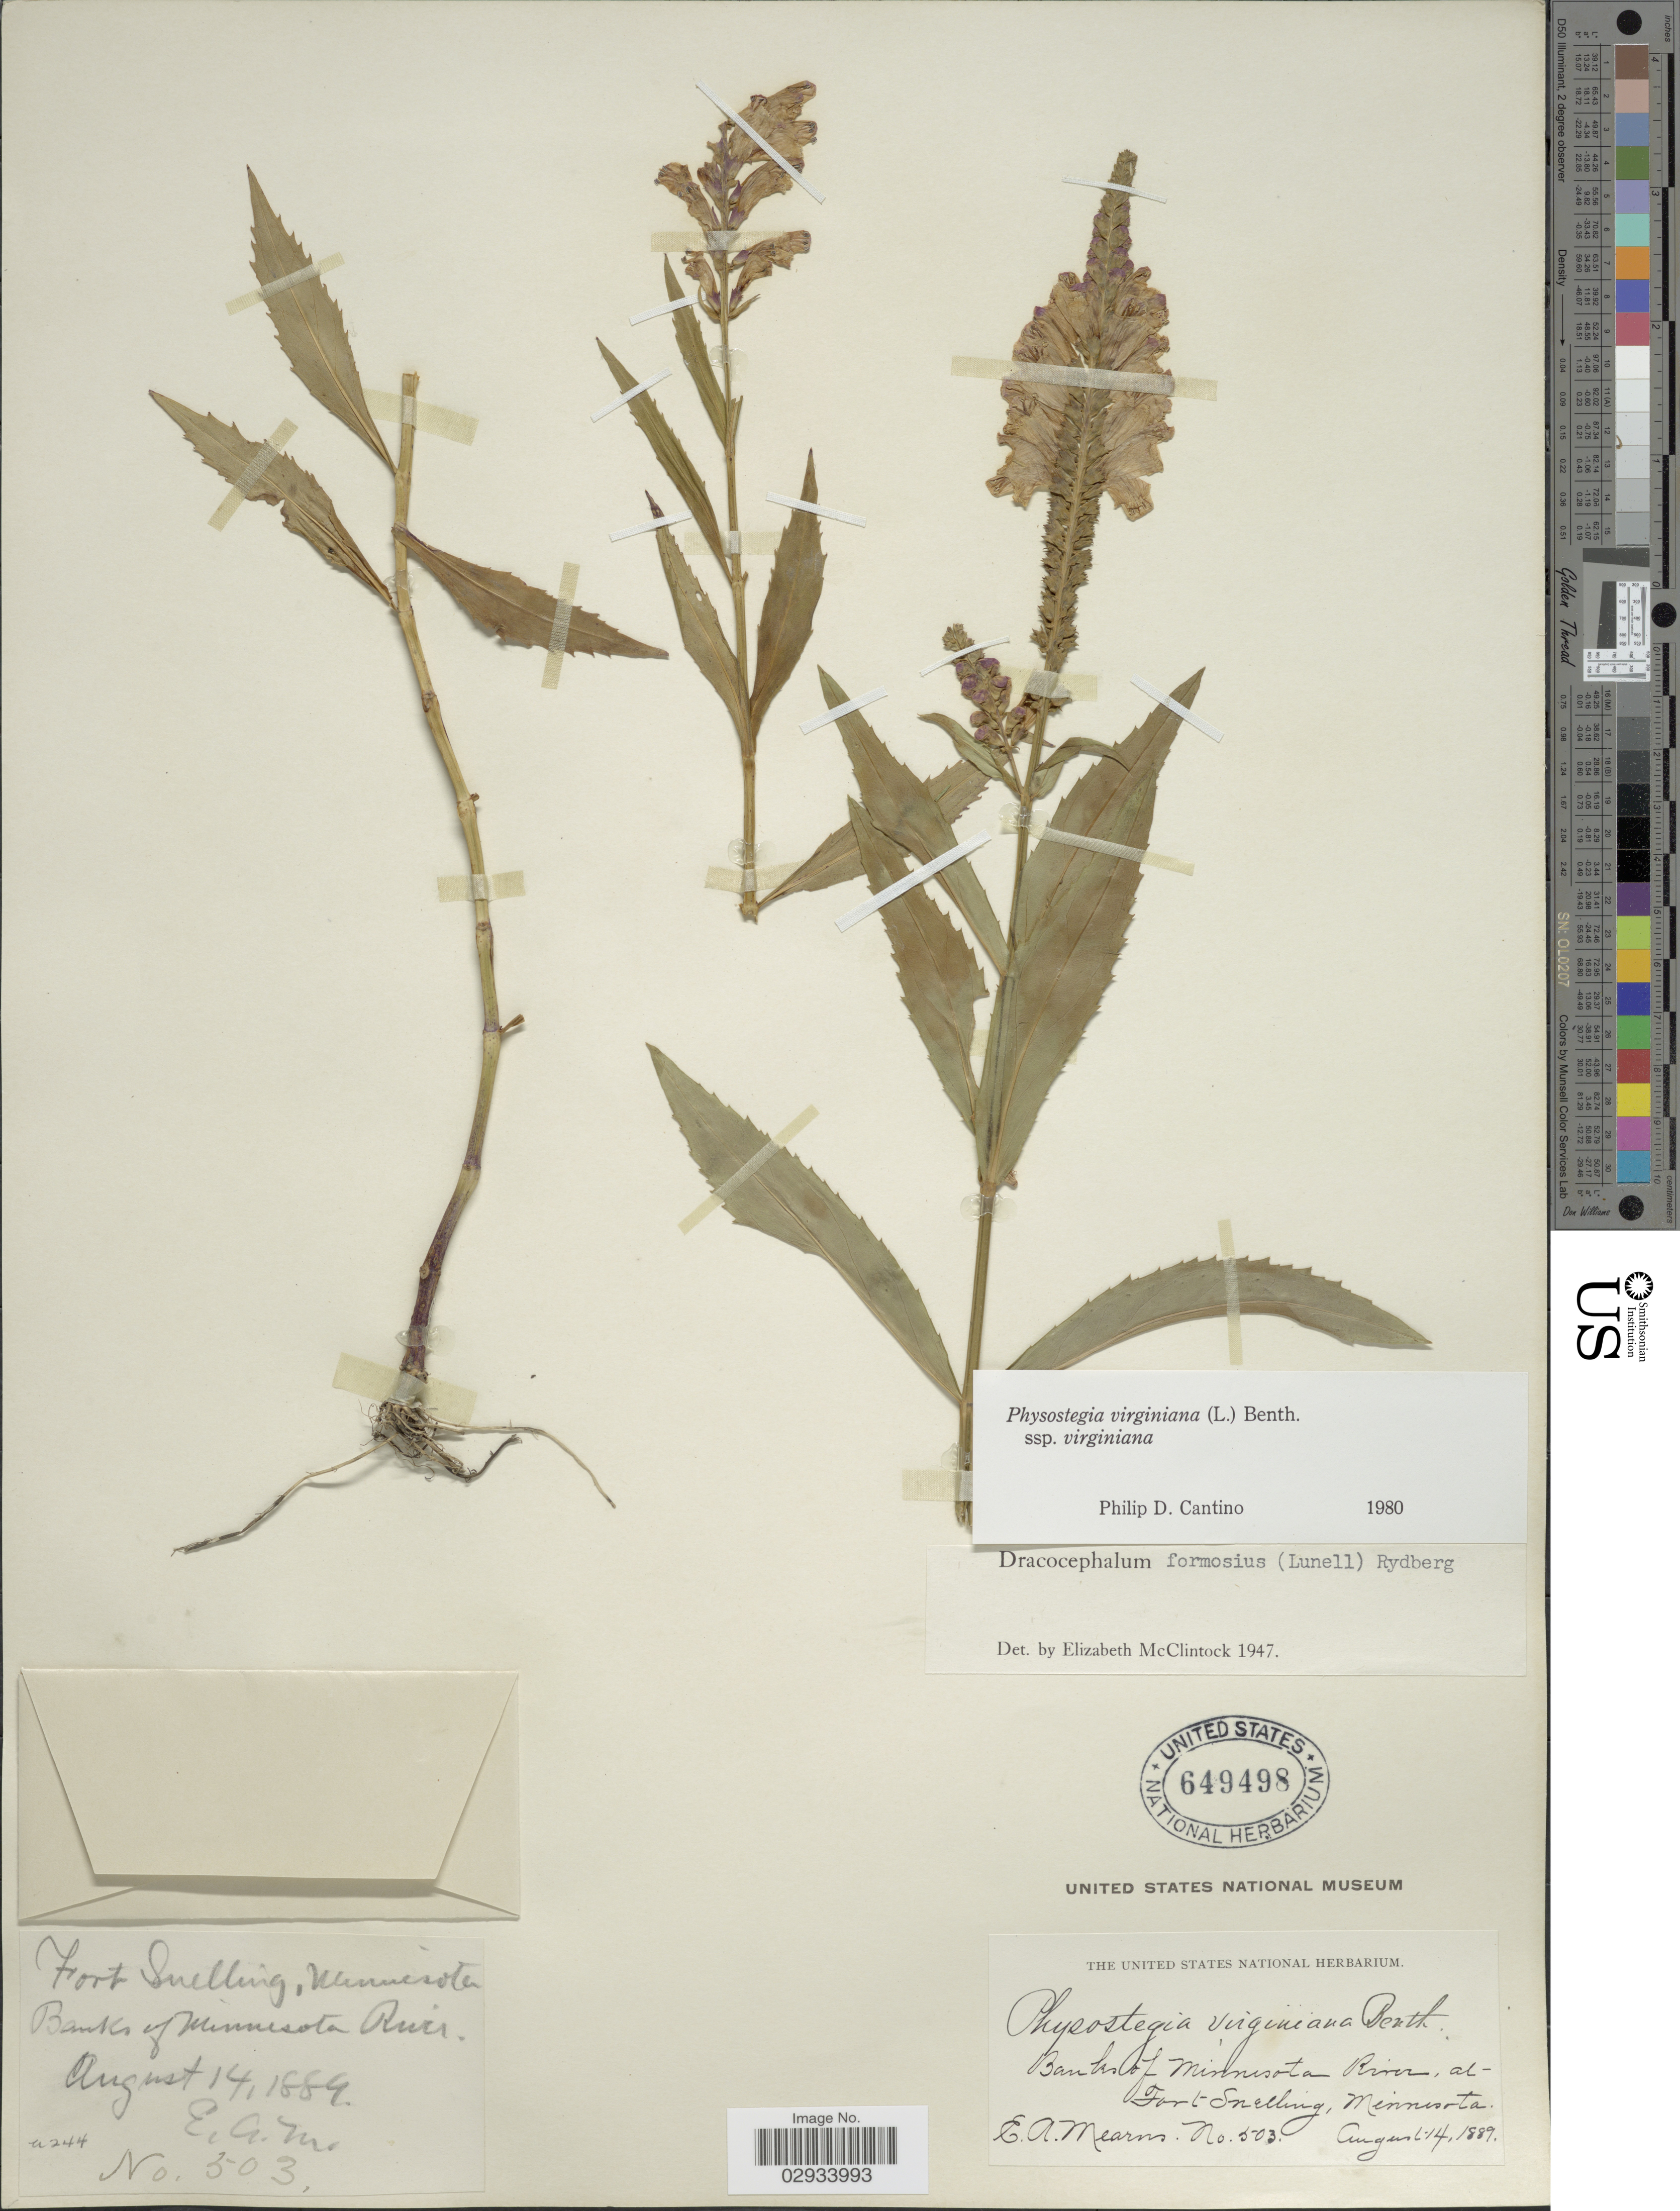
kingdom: Plantae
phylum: Tracheophyta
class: Magnoliopsida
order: Lamiales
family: Lamiaceae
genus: Physostegia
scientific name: Physostegia virginiana subsp. virginiana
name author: (L.) Benth.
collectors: E. A. Mearns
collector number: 503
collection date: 1889-08-06/1889-08-14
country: United States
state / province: Minnesota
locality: Banks of Minnesota River, at Fort Snelling, Minnesota.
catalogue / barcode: US 649498